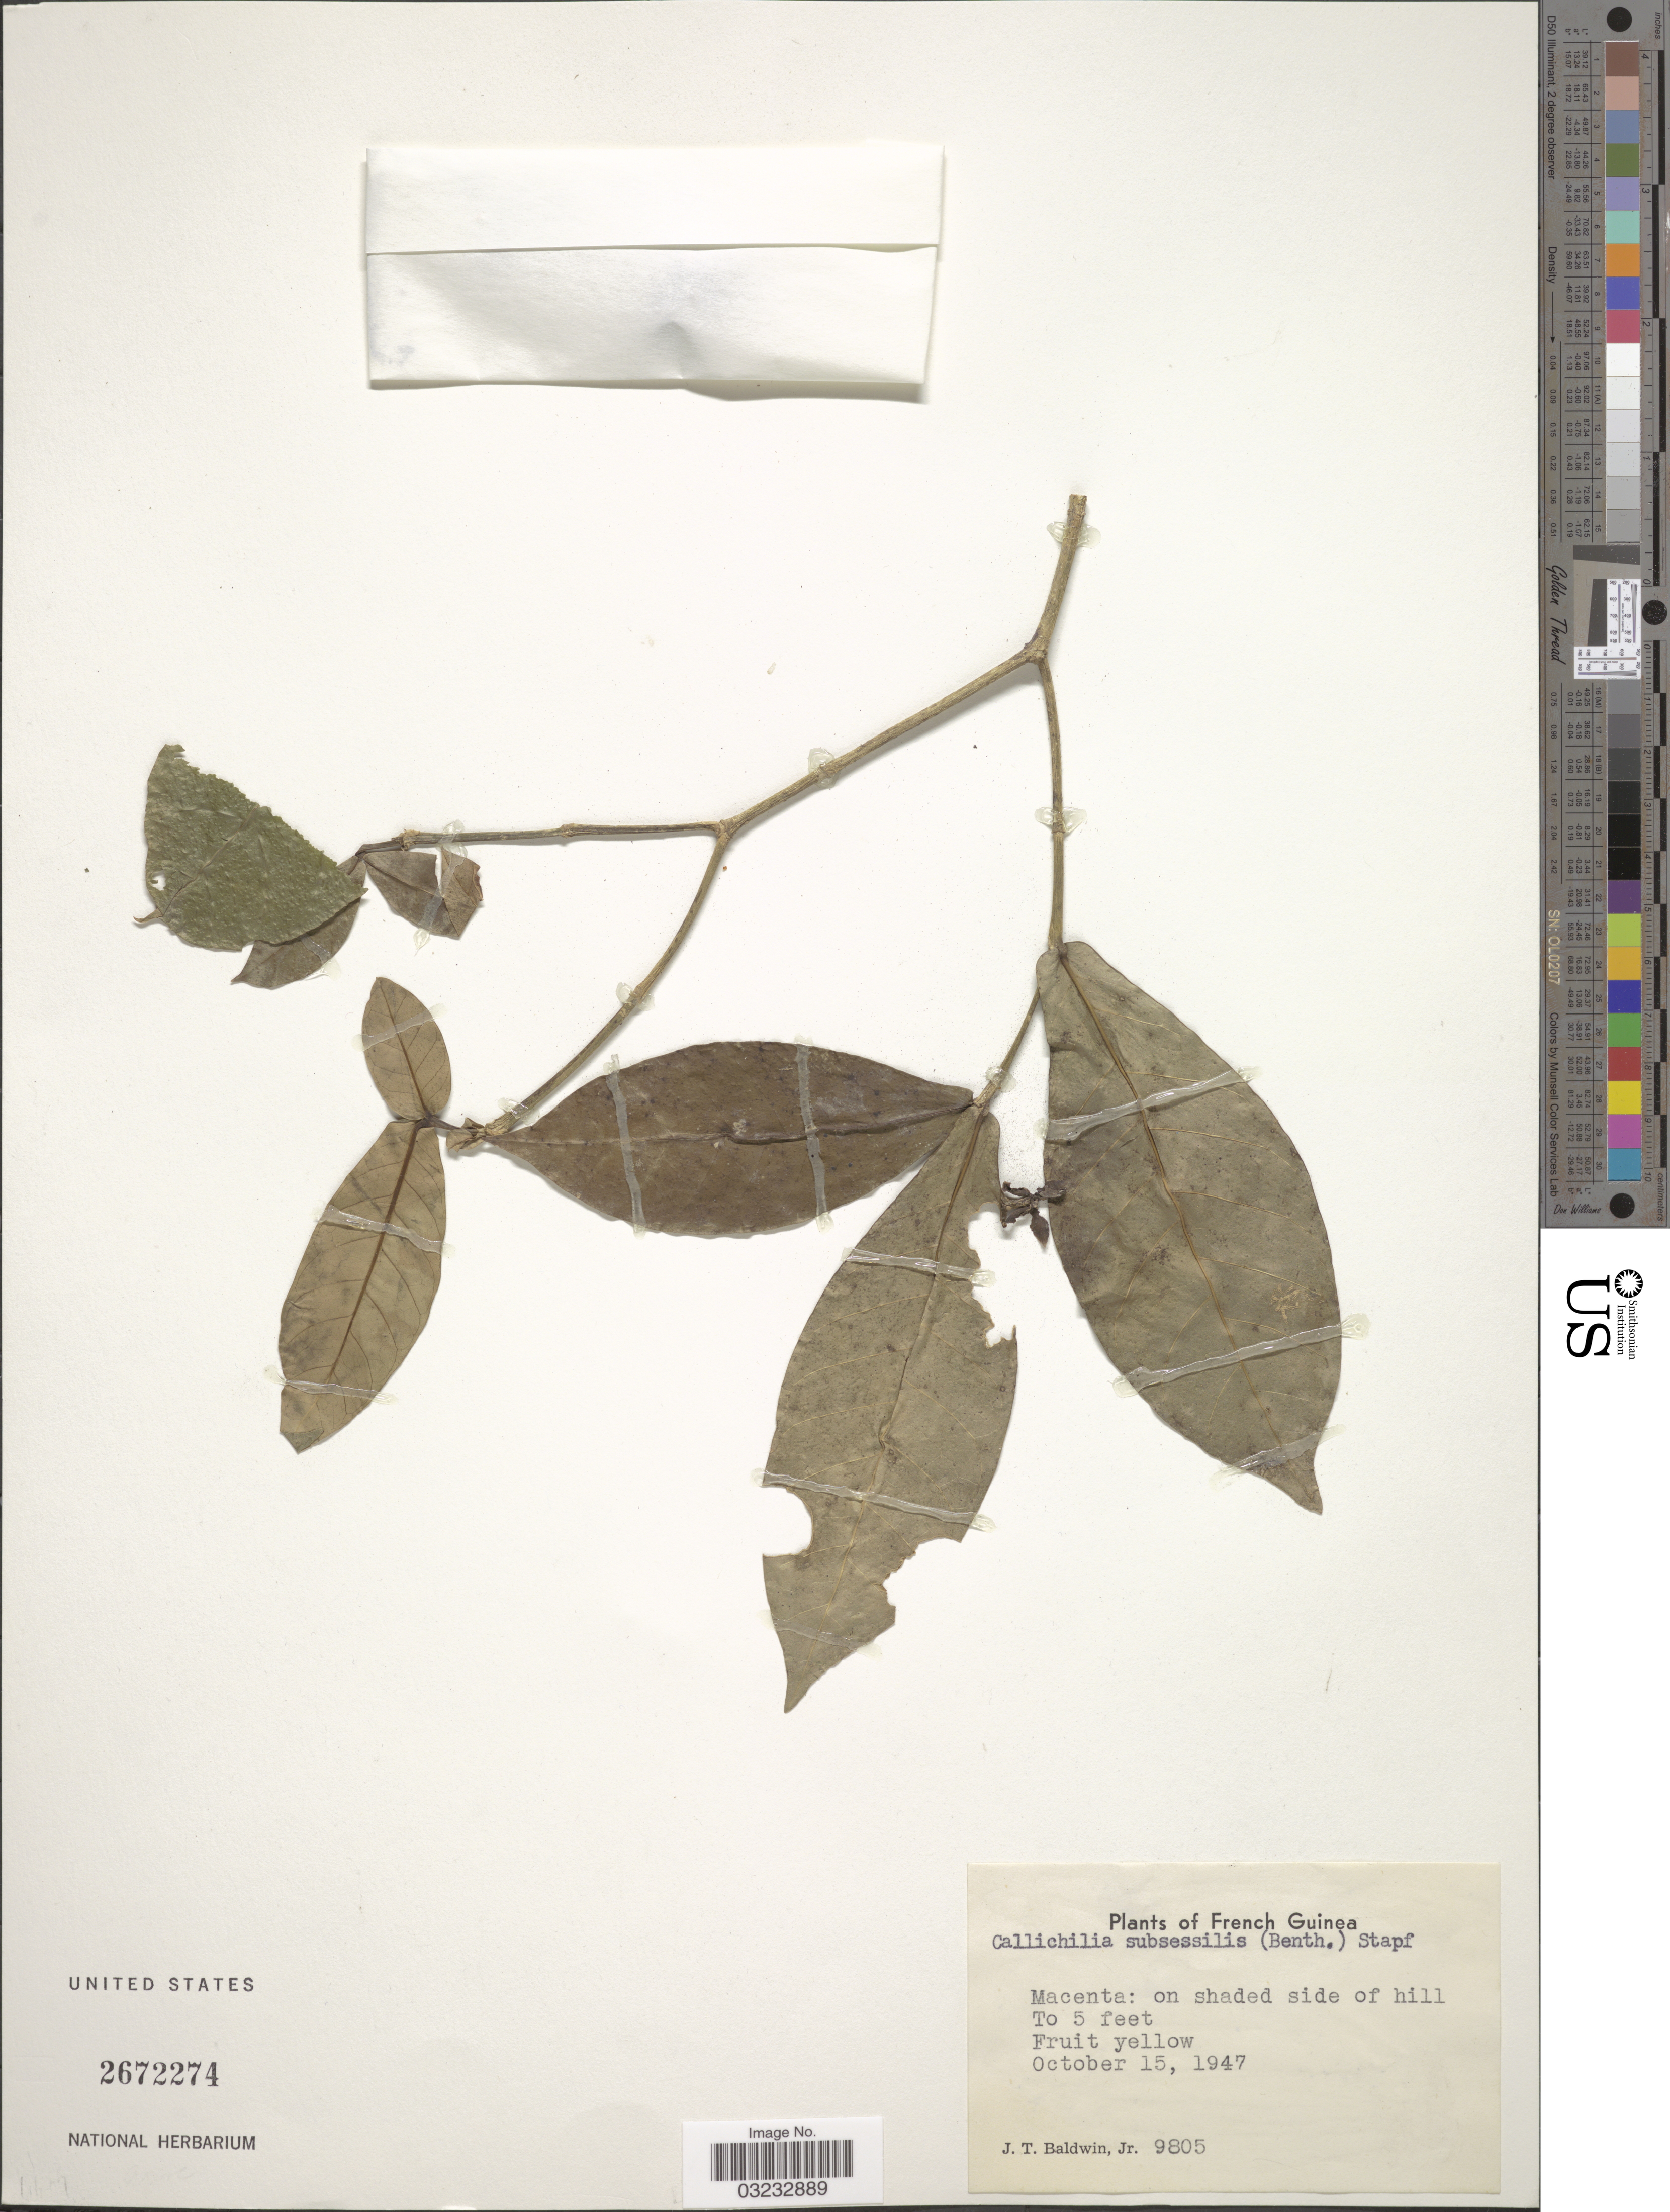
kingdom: Plantae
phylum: Tracheophyta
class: Magnoliopsida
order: Gentianales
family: Apocynaceae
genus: Callichilia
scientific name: Callichilia subsessilis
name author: (Benth.) Stapf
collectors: J. T. Baldwin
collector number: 9805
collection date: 1947-10-15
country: Guinea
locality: French Guinea, Macenta: on shaded side of hill.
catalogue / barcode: US 2672274